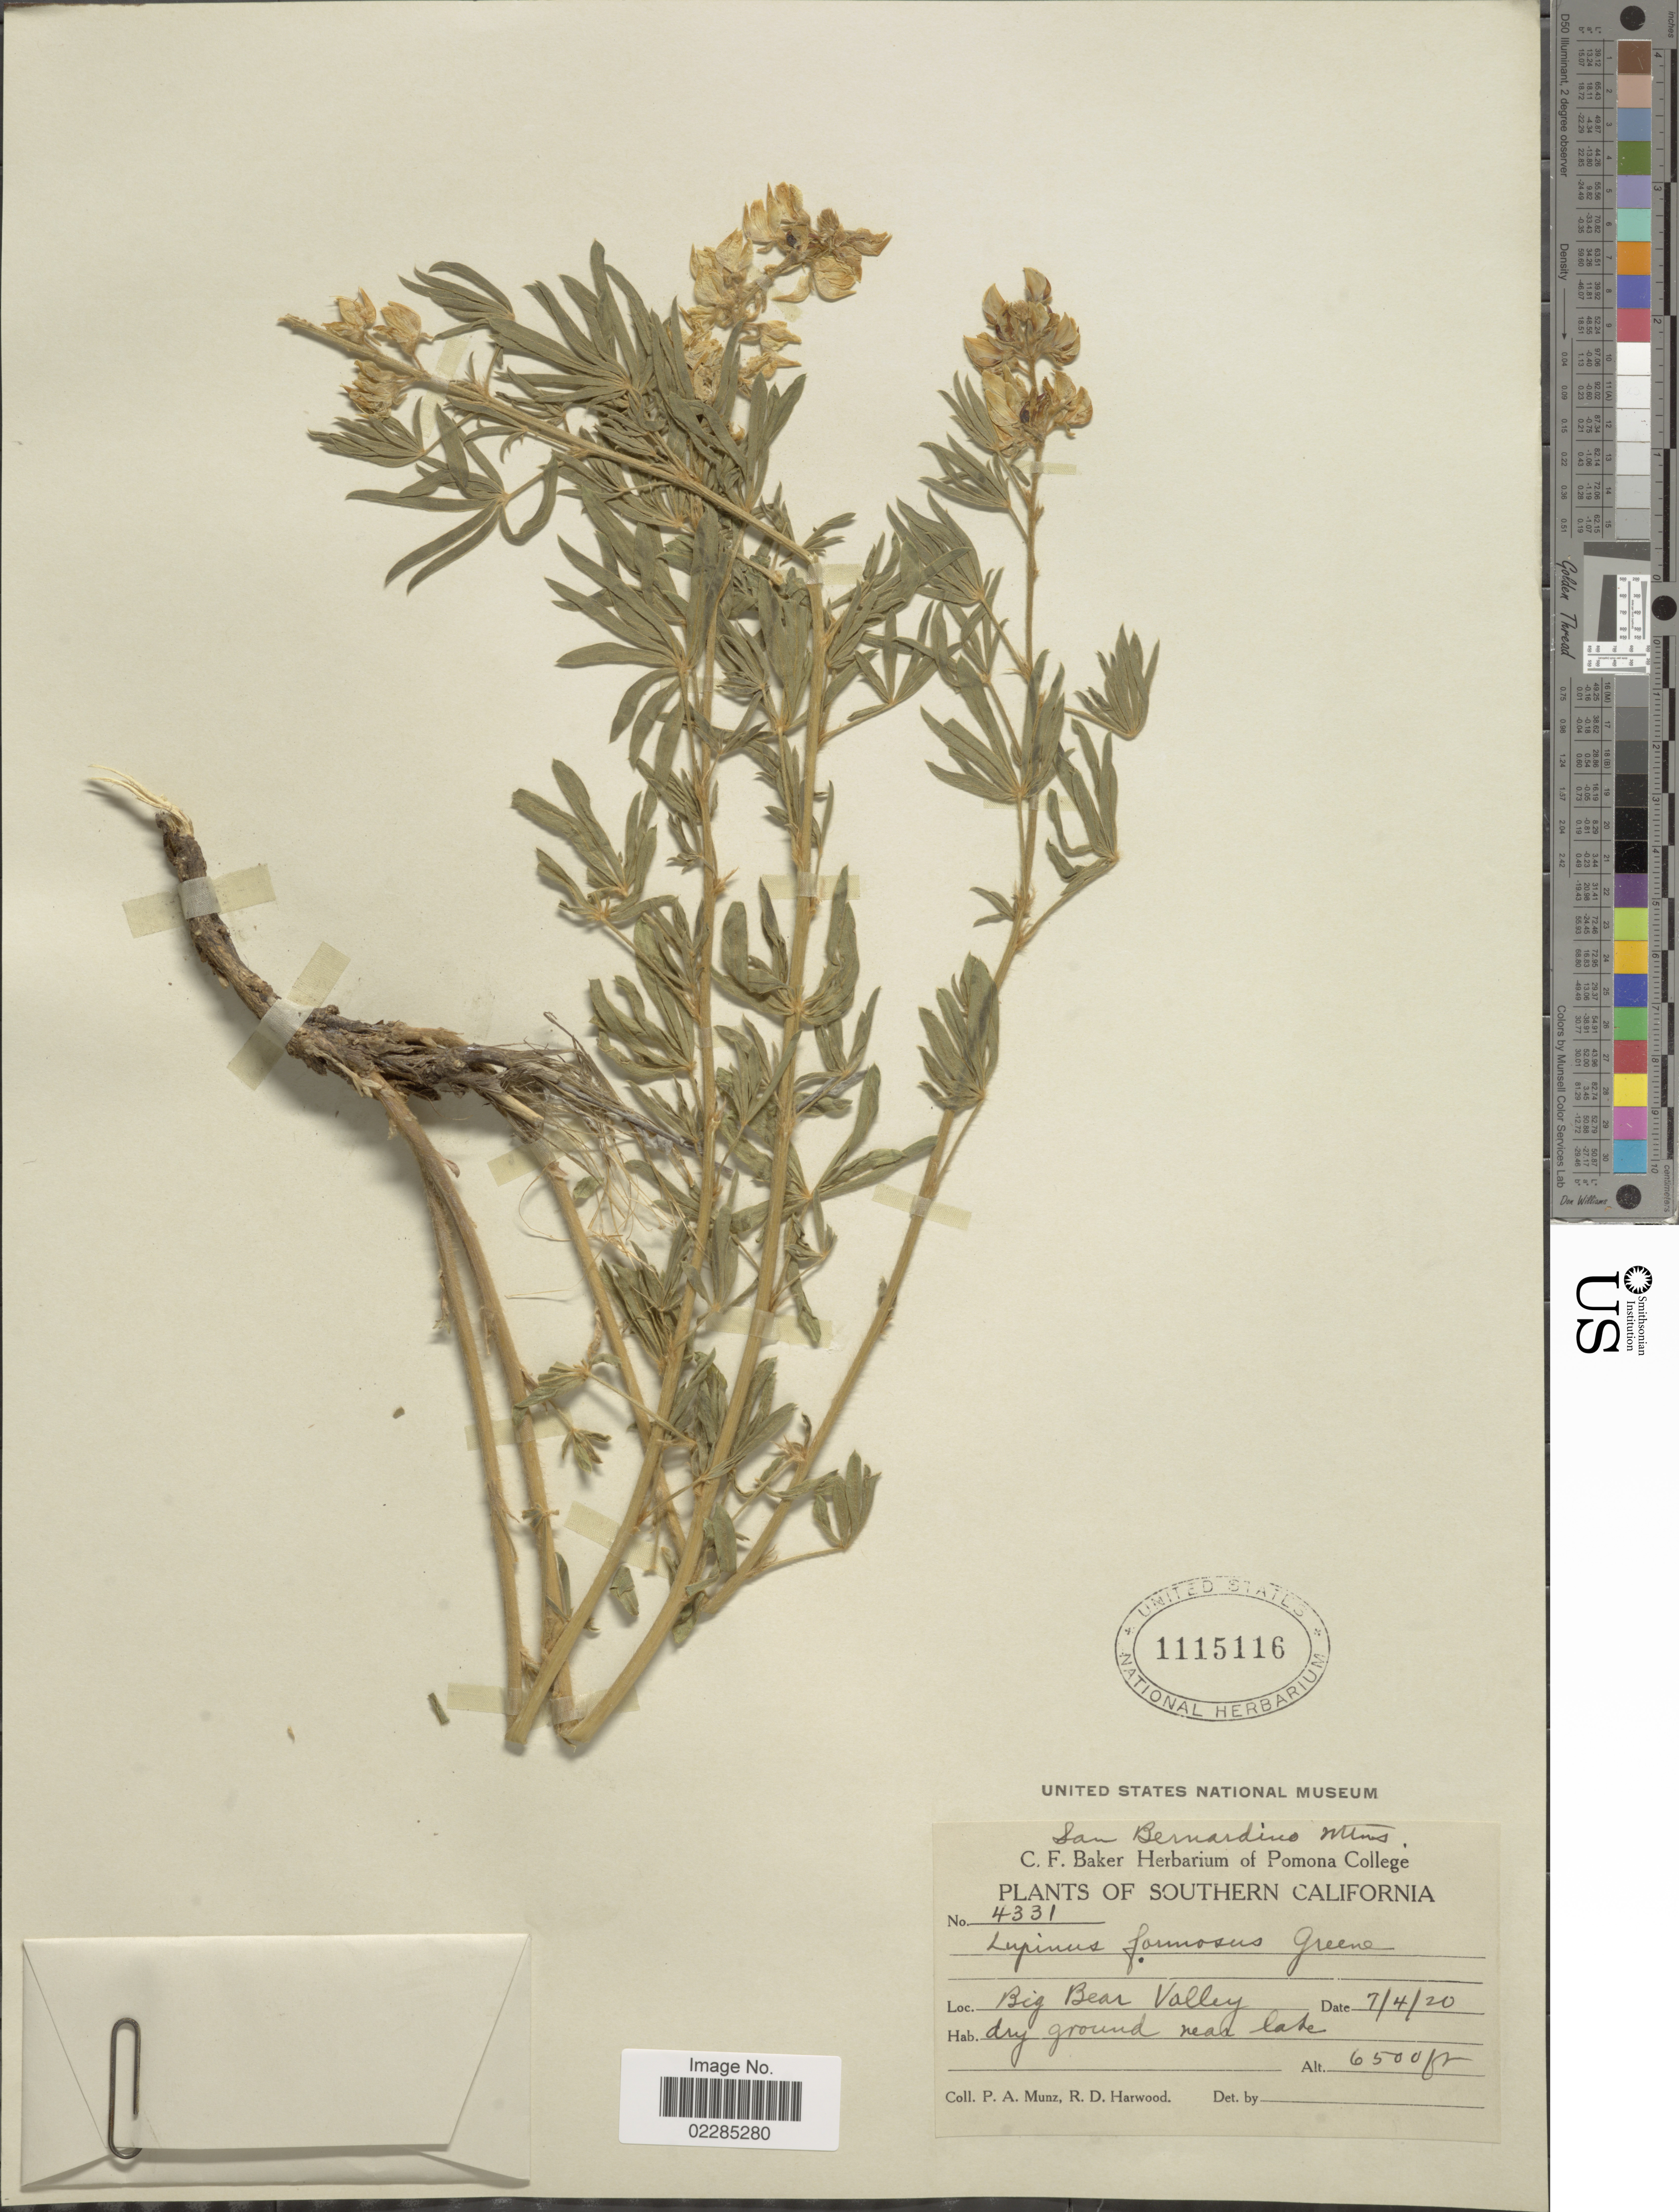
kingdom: Plantae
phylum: Tracheophyta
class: Magnoliopsida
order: Fabales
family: Fabaceae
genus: Lupinus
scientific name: Lupinus formosus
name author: Greene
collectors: P. A. Munz & R. Harwood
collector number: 4331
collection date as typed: Transcribed d/m/y: 4/7/20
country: United States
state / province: California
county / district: San Bernardino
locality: Southern California, San bernardino Mtns, Big Bear Valley, dry ground near lake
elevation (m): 1981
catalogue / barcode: US 1115116